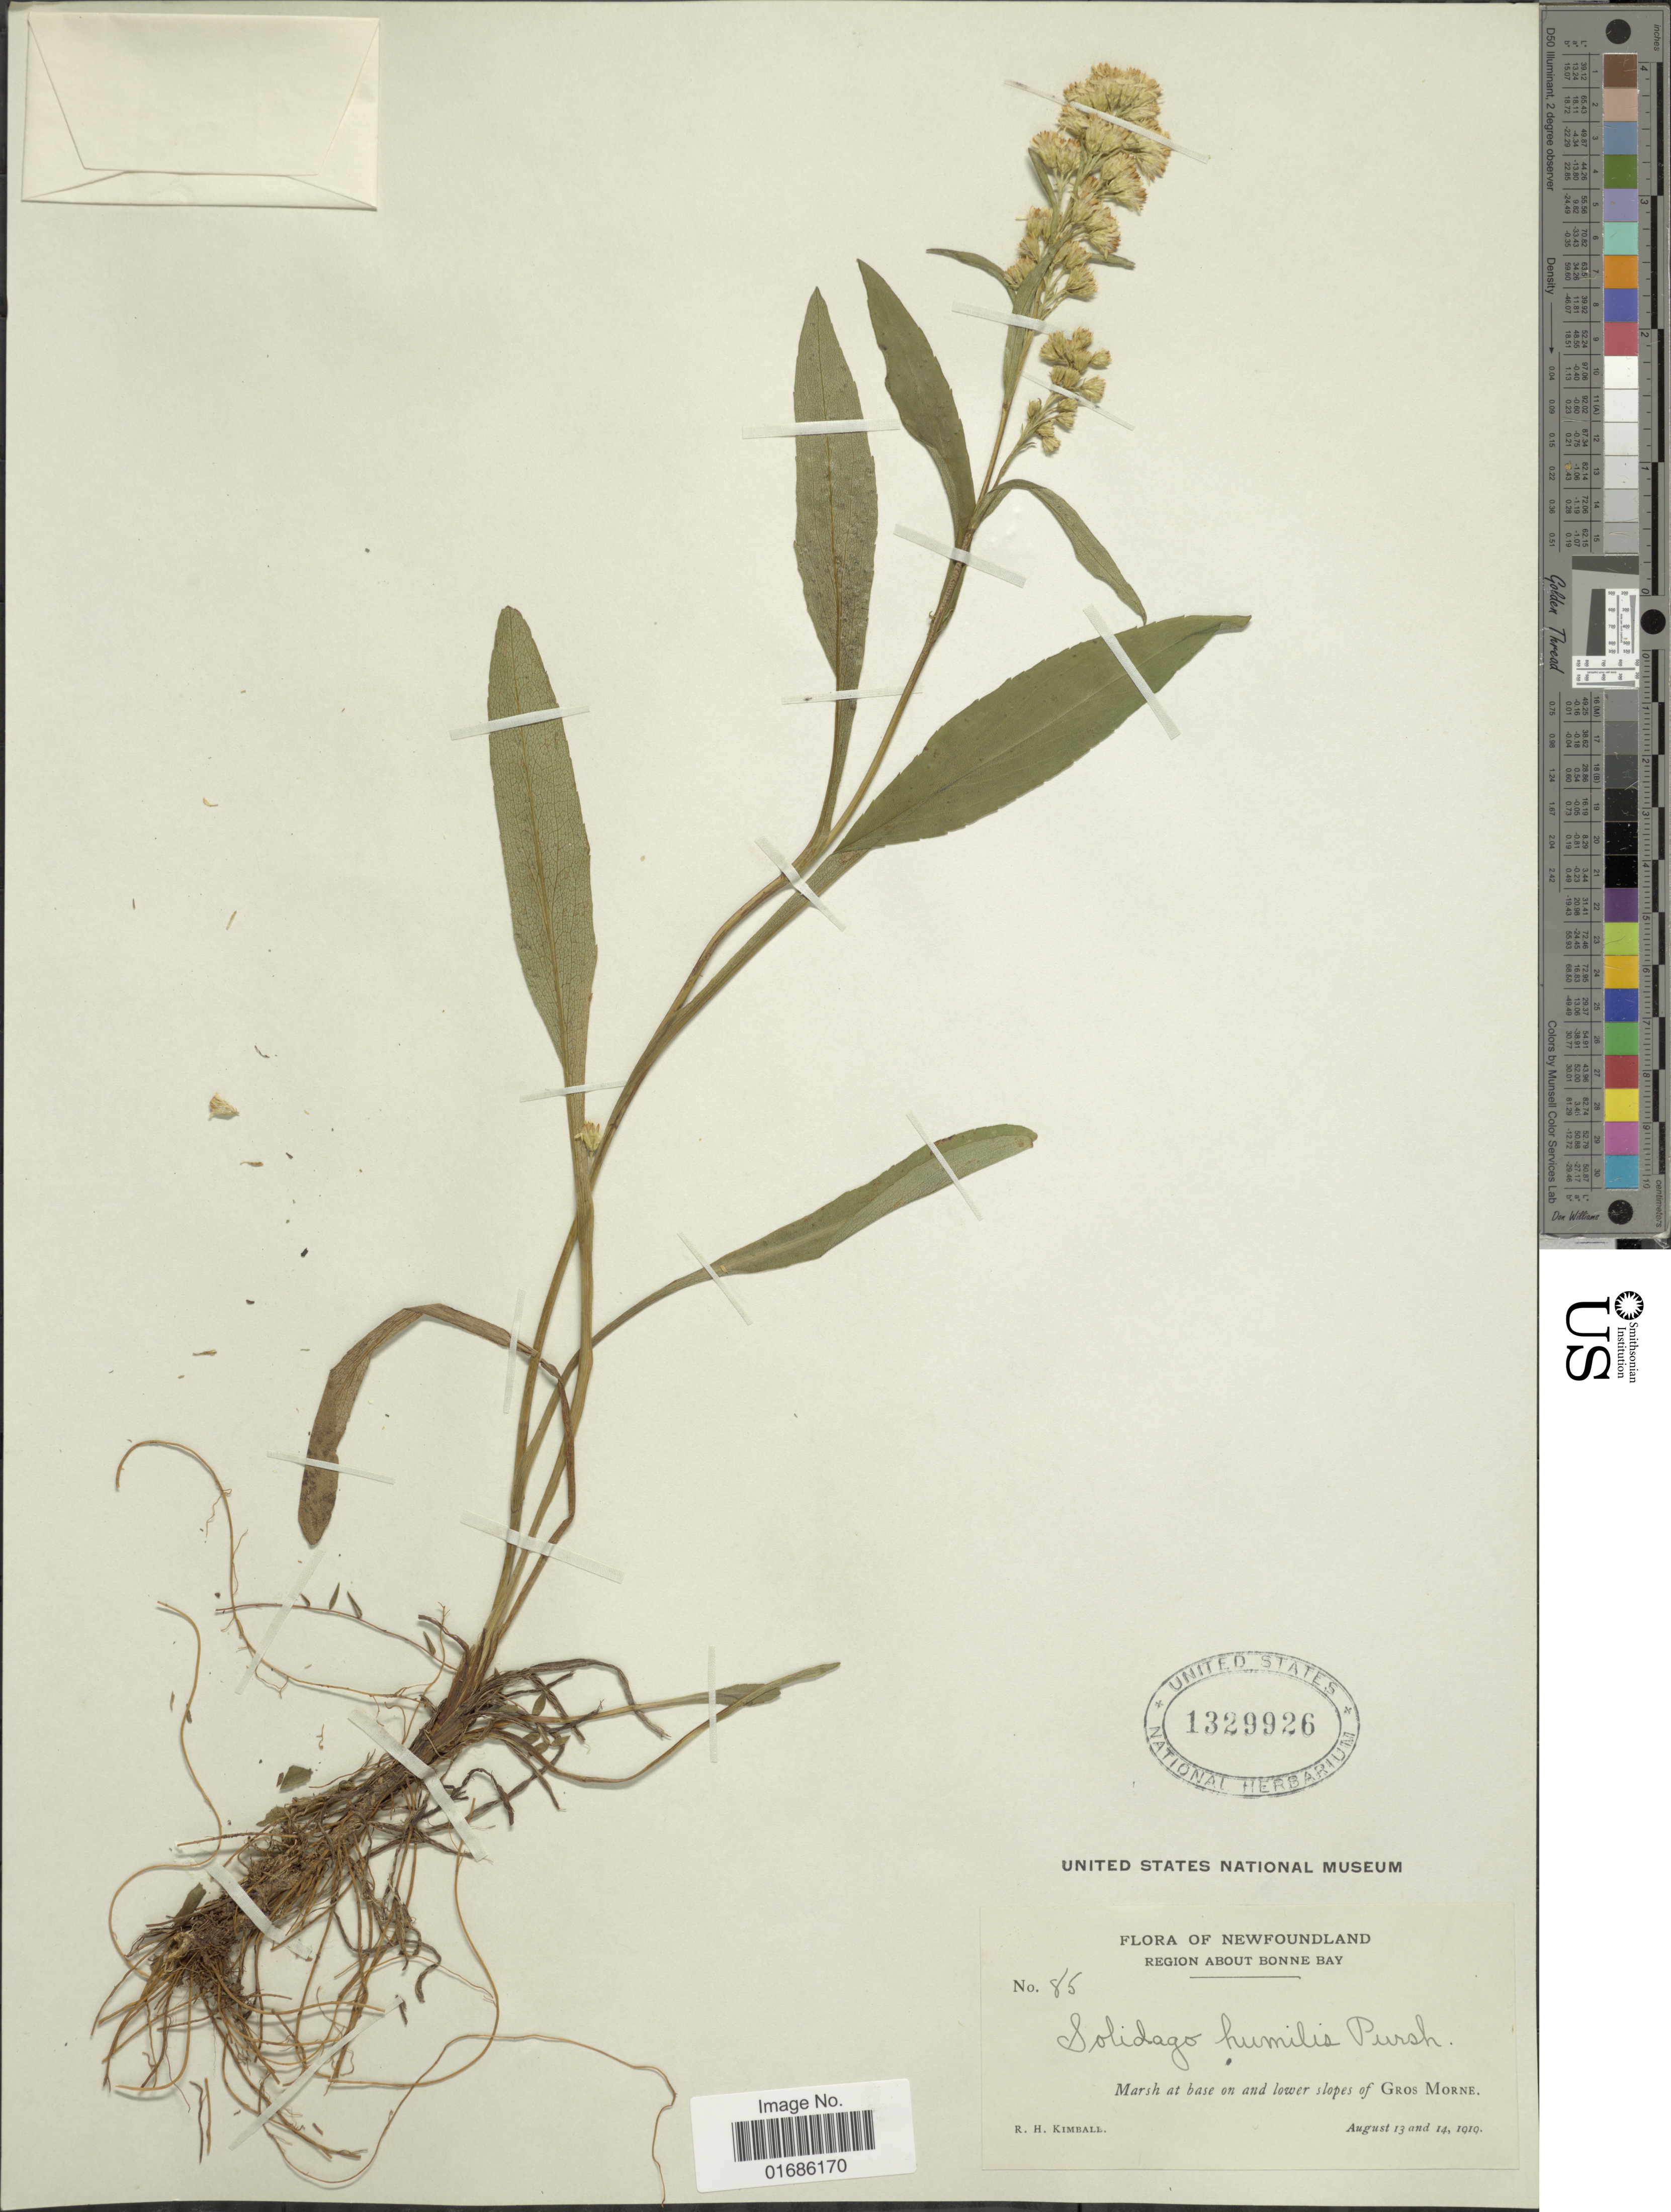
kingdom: Plantae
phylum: Tracheophyta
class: Magnoliopsida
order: Asterales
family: Asteraceae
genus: Solidago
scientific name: Solidago uliginosa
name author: Nutt.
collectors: R. Kimball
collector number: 85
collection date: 1919-08-13/1919-08-14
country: Canada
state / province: Newfoundland and Labrador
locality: Region about Bonne Bay. Marsh at base on and lower slopes of Gros Morne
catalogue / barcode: US 1329926